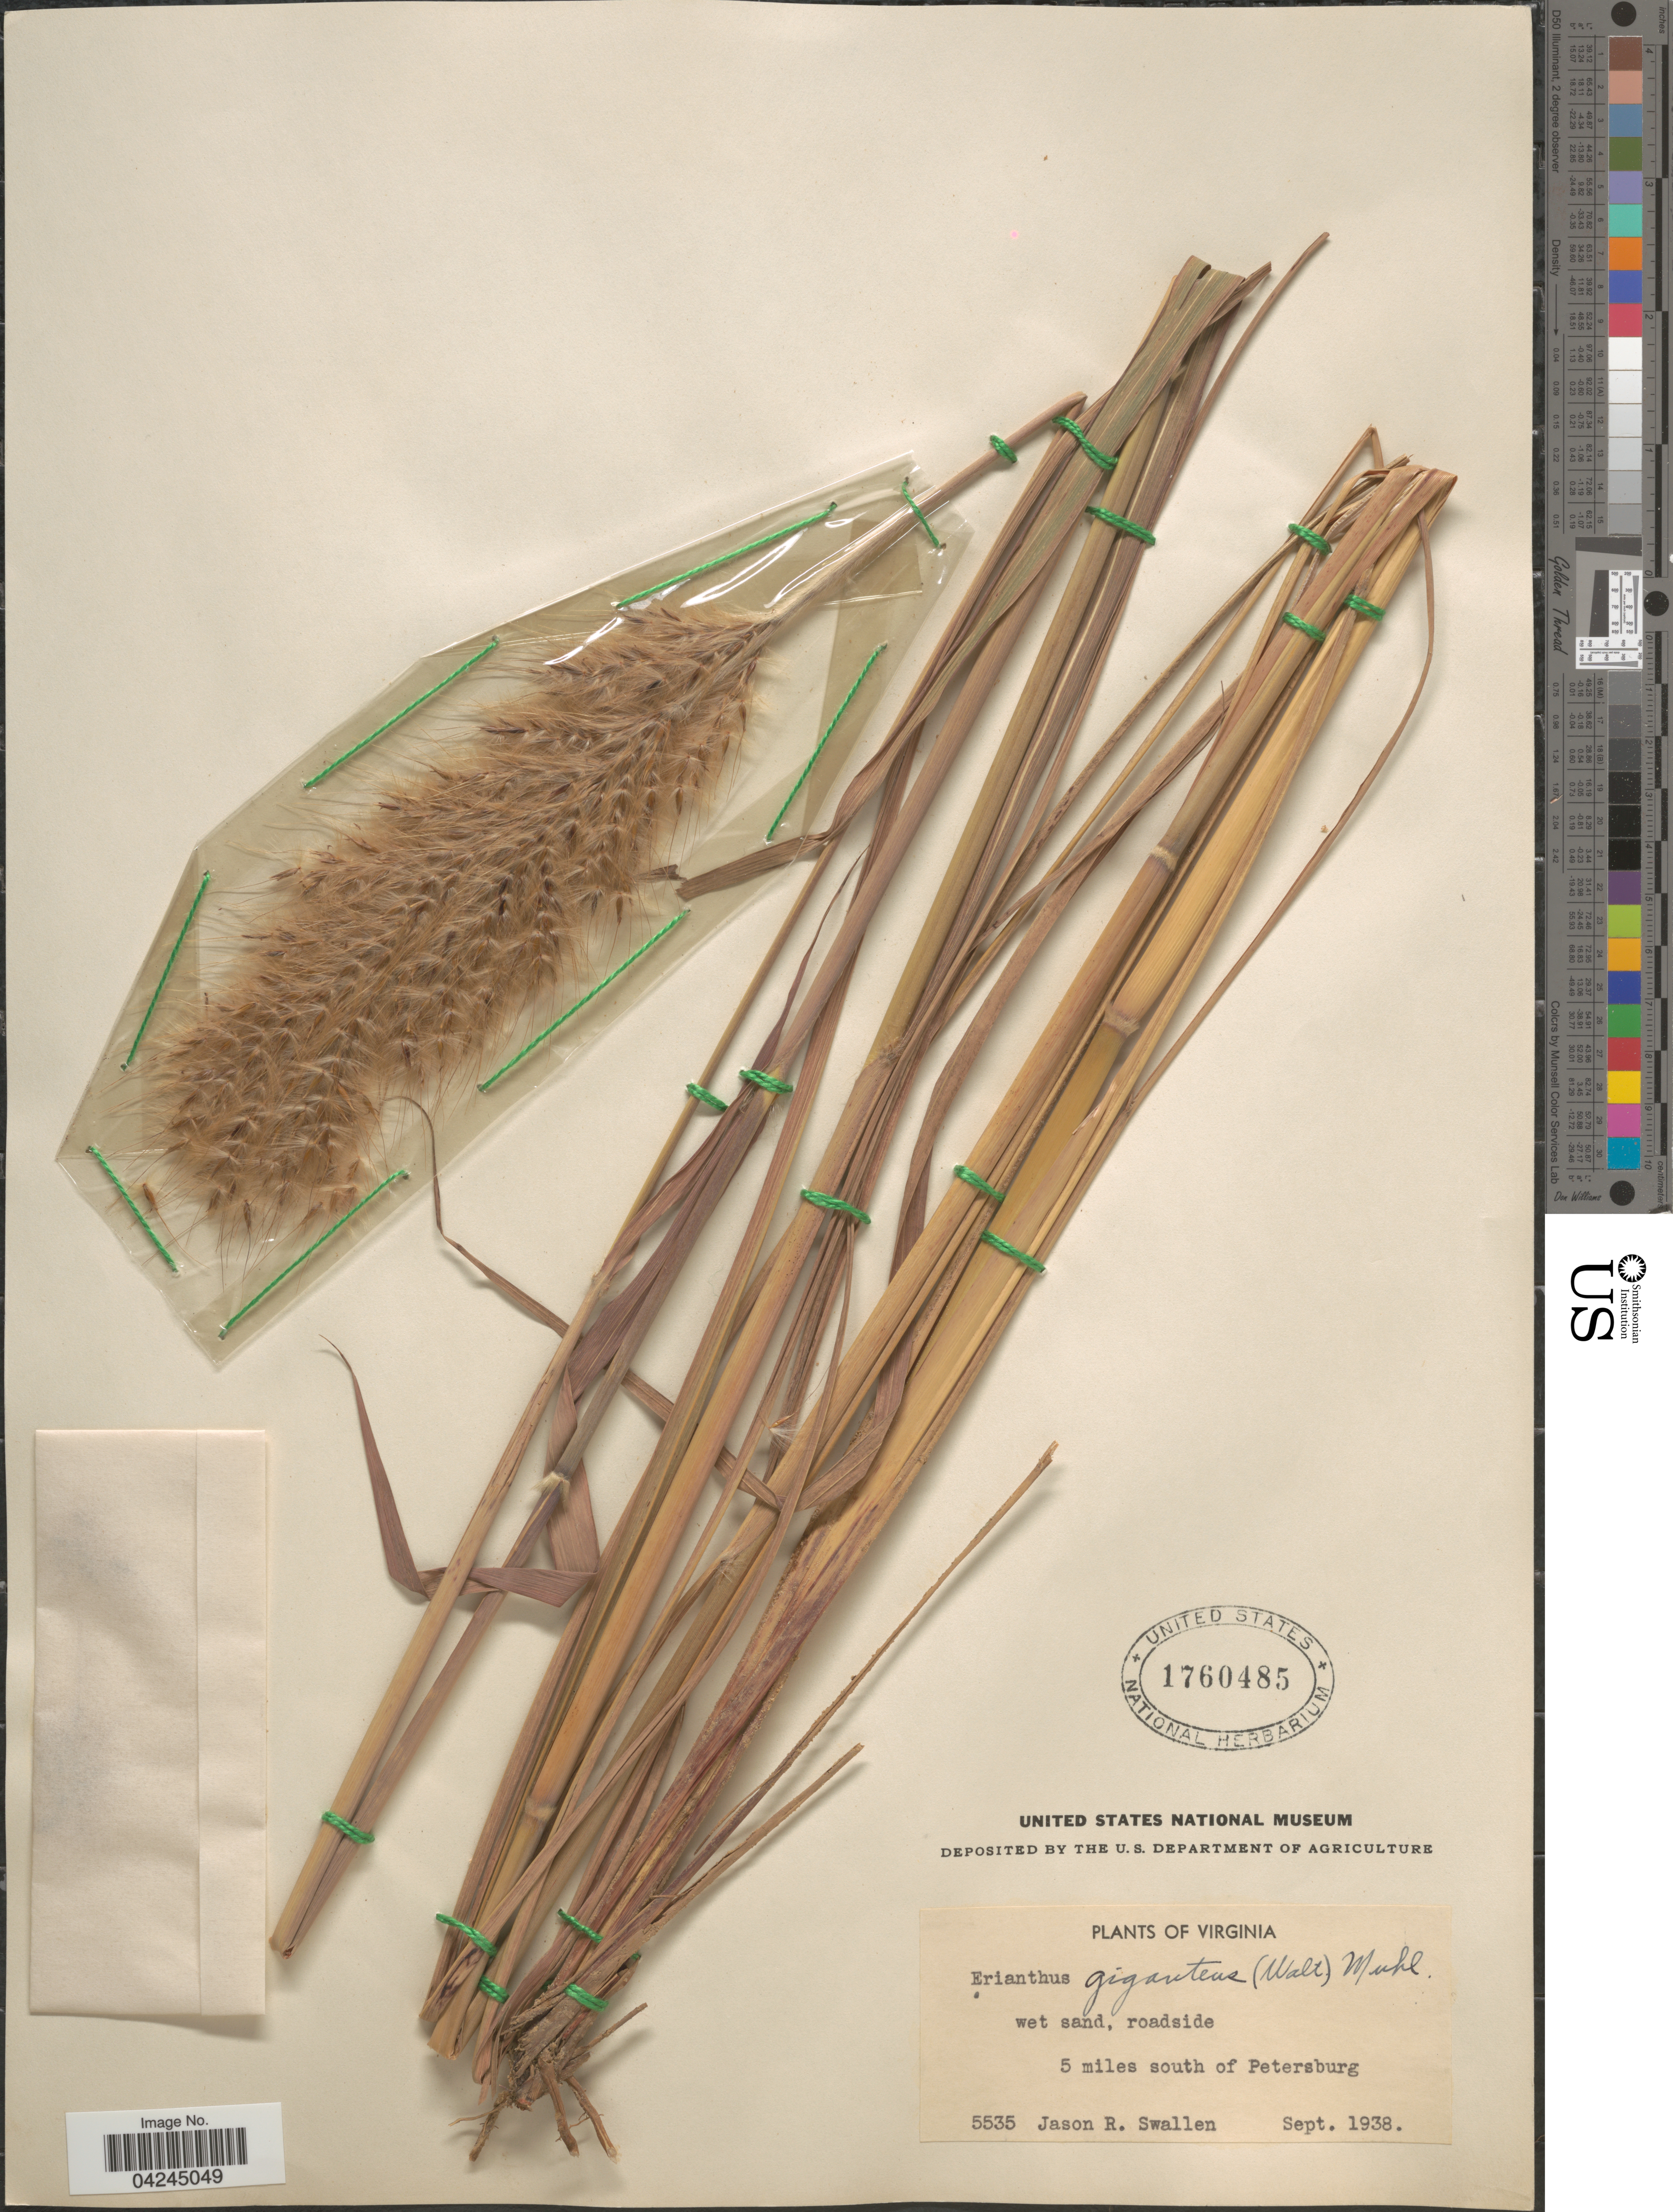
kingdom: Plantae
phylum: Tracheophyta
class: Liliopsida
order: Poales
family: Poaceae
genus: Erianthus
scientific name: Erianthus giganteus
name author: (Walter) P. Beauv.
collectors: J. R. Swallen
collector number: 5535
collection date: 1938-09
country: United States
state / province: Virginia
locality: Wet sand, roadside 5 miles south of Petersburg.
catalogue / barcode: US 1760485